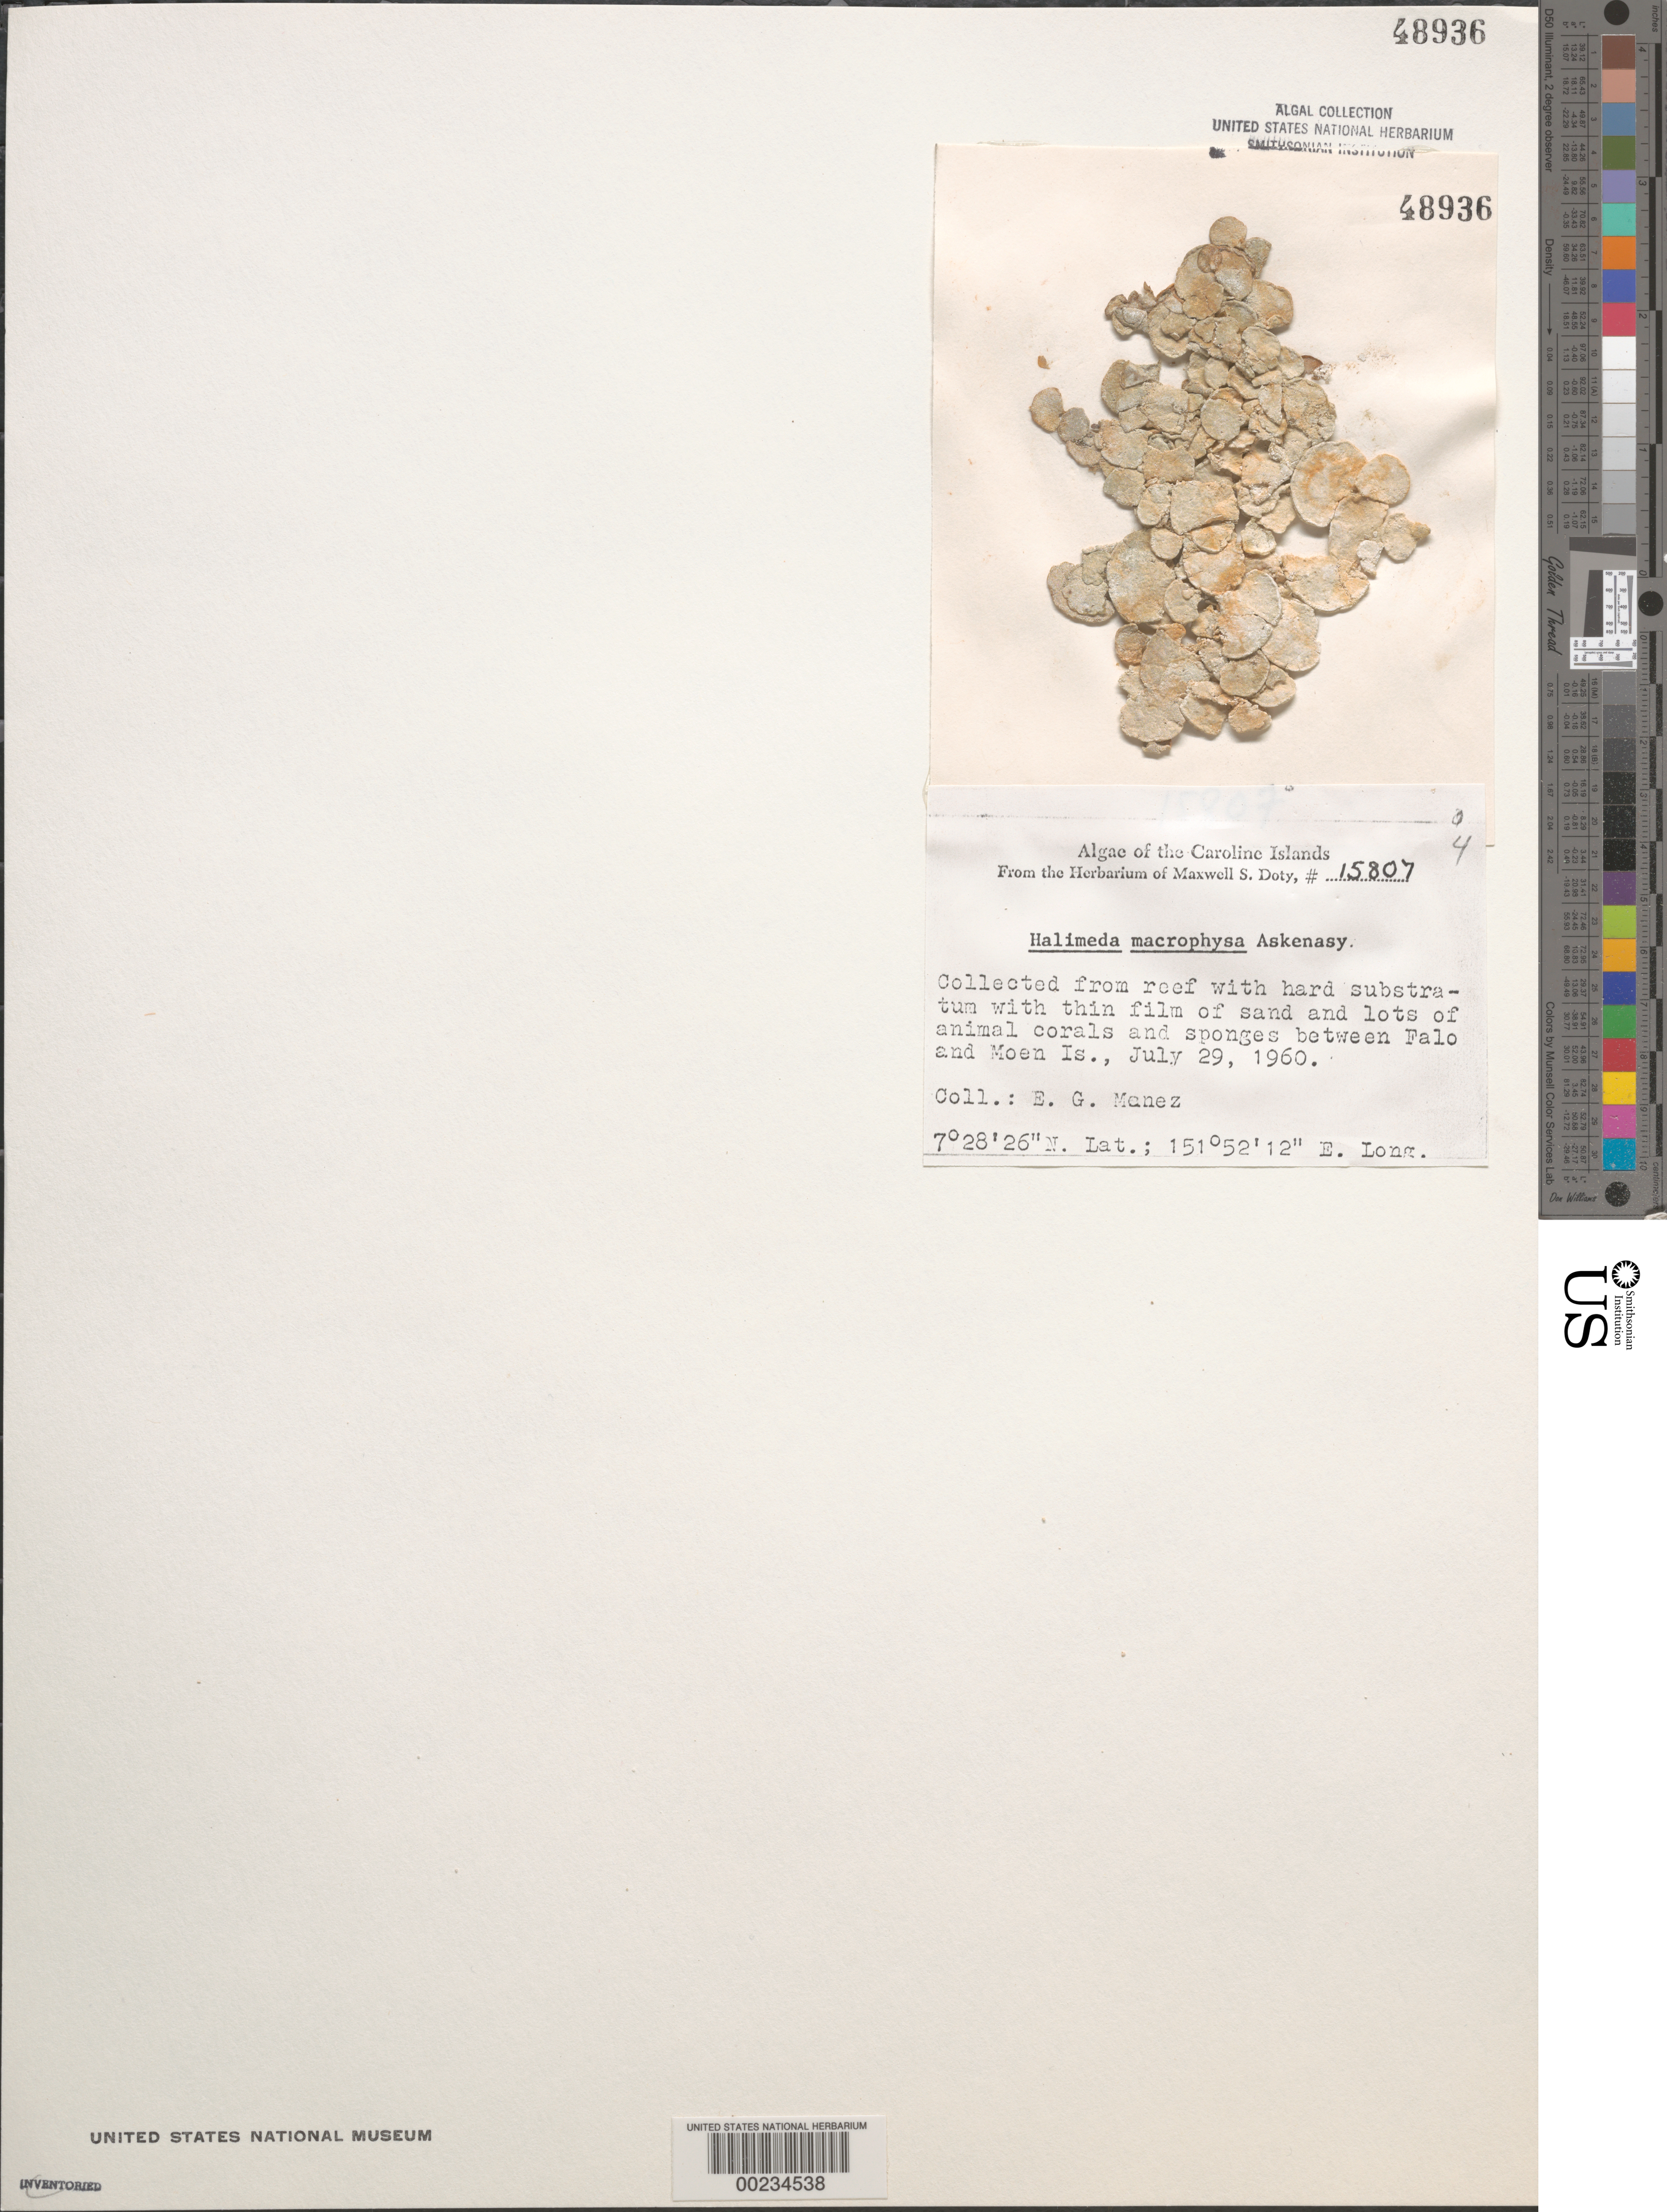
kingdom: Plantae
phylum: Chlorophyta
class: Ulvophyceae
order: Bryopsidales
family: Halimedaceae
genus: Halimeda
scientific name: Halimeda macrophysa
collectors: Meñez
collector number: MSD 15807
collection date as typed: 29 Jul 1960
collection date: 1960-07-29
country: Micronesia, Federated States of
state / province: Truk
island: Truk (Chuuk) Is.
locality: Reef between Falo Islet and Moen Islet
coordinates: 7 28' 26" N, 151 52' 12" E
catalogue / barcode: US 48936